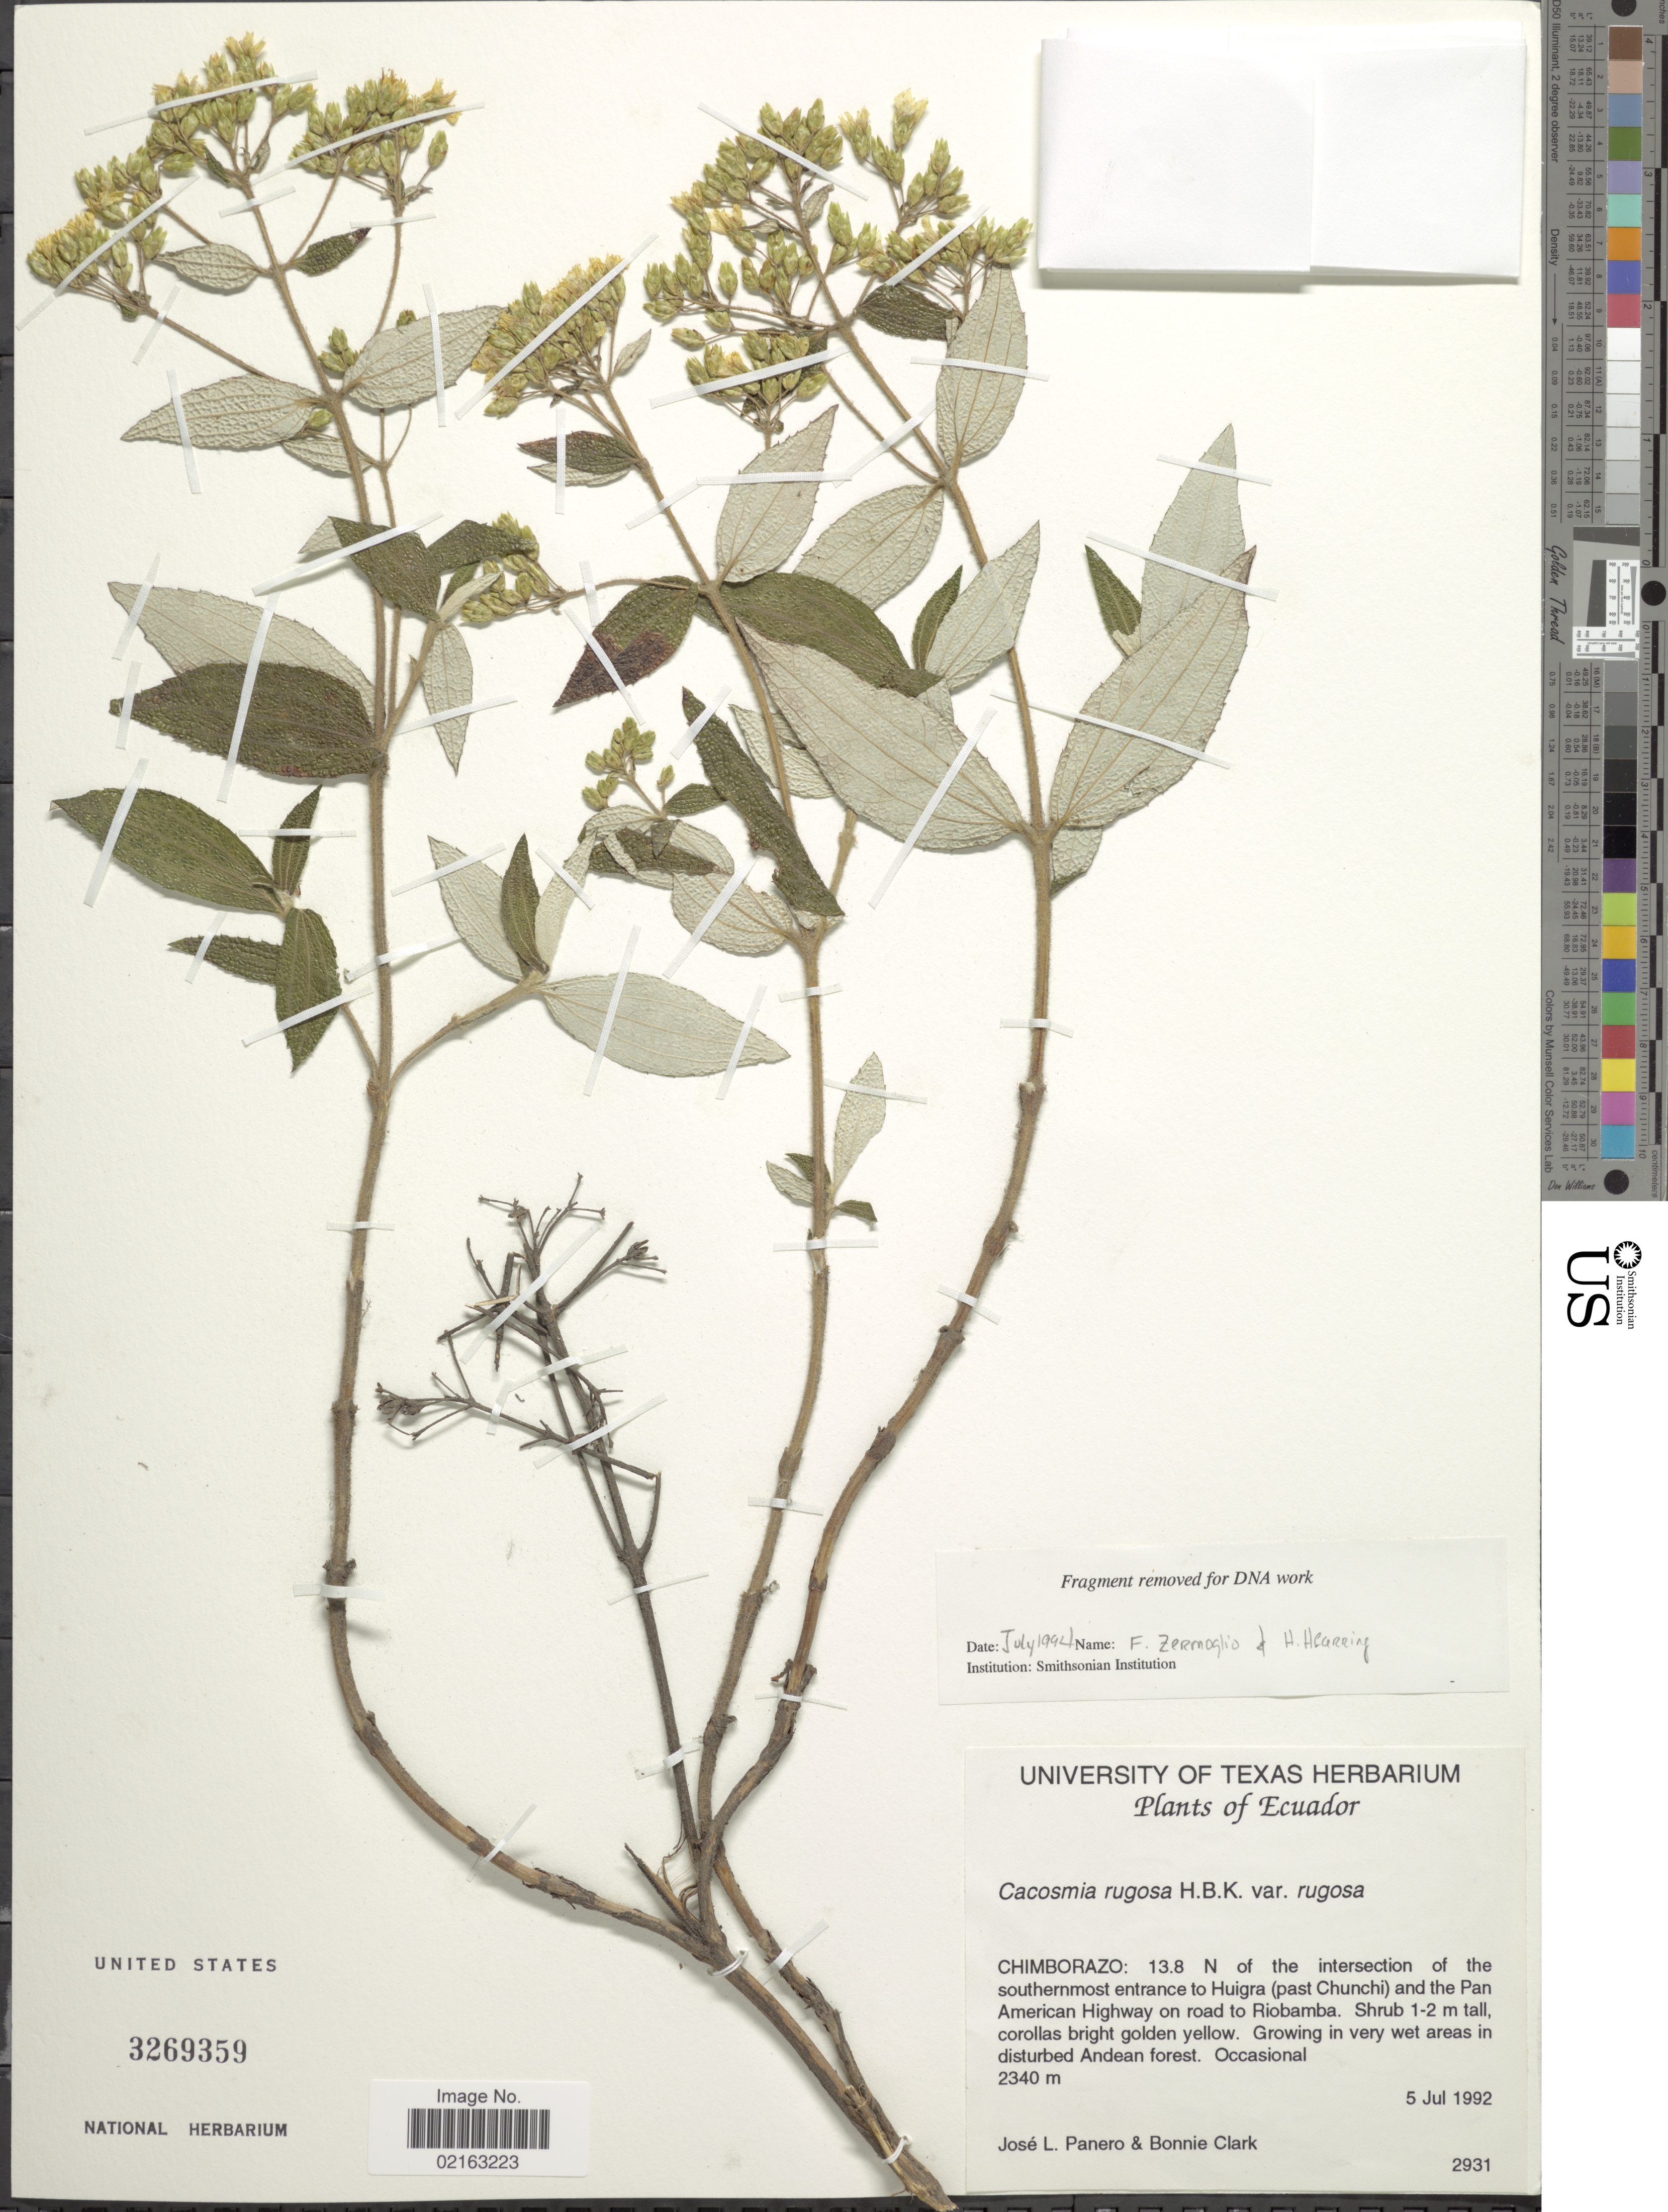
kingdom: Plantae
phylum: Tracheophyta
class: Magnoliopsida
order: Asterales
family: Asteraceae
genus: Cacosmia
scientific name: Cacosmia rugosa var. rugosa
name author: Kunth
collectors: J. L. Panero & B. Clark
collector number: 2931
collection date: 1992-07-05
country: Ecuador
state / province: Chimborazo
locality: Chimborazo: 13.8 N of the intersection of the southernmost entrance to Huigra (past Chunchi) and the Pan American Highway on road to Riobamba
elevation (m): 2340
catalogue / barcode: US 3269359